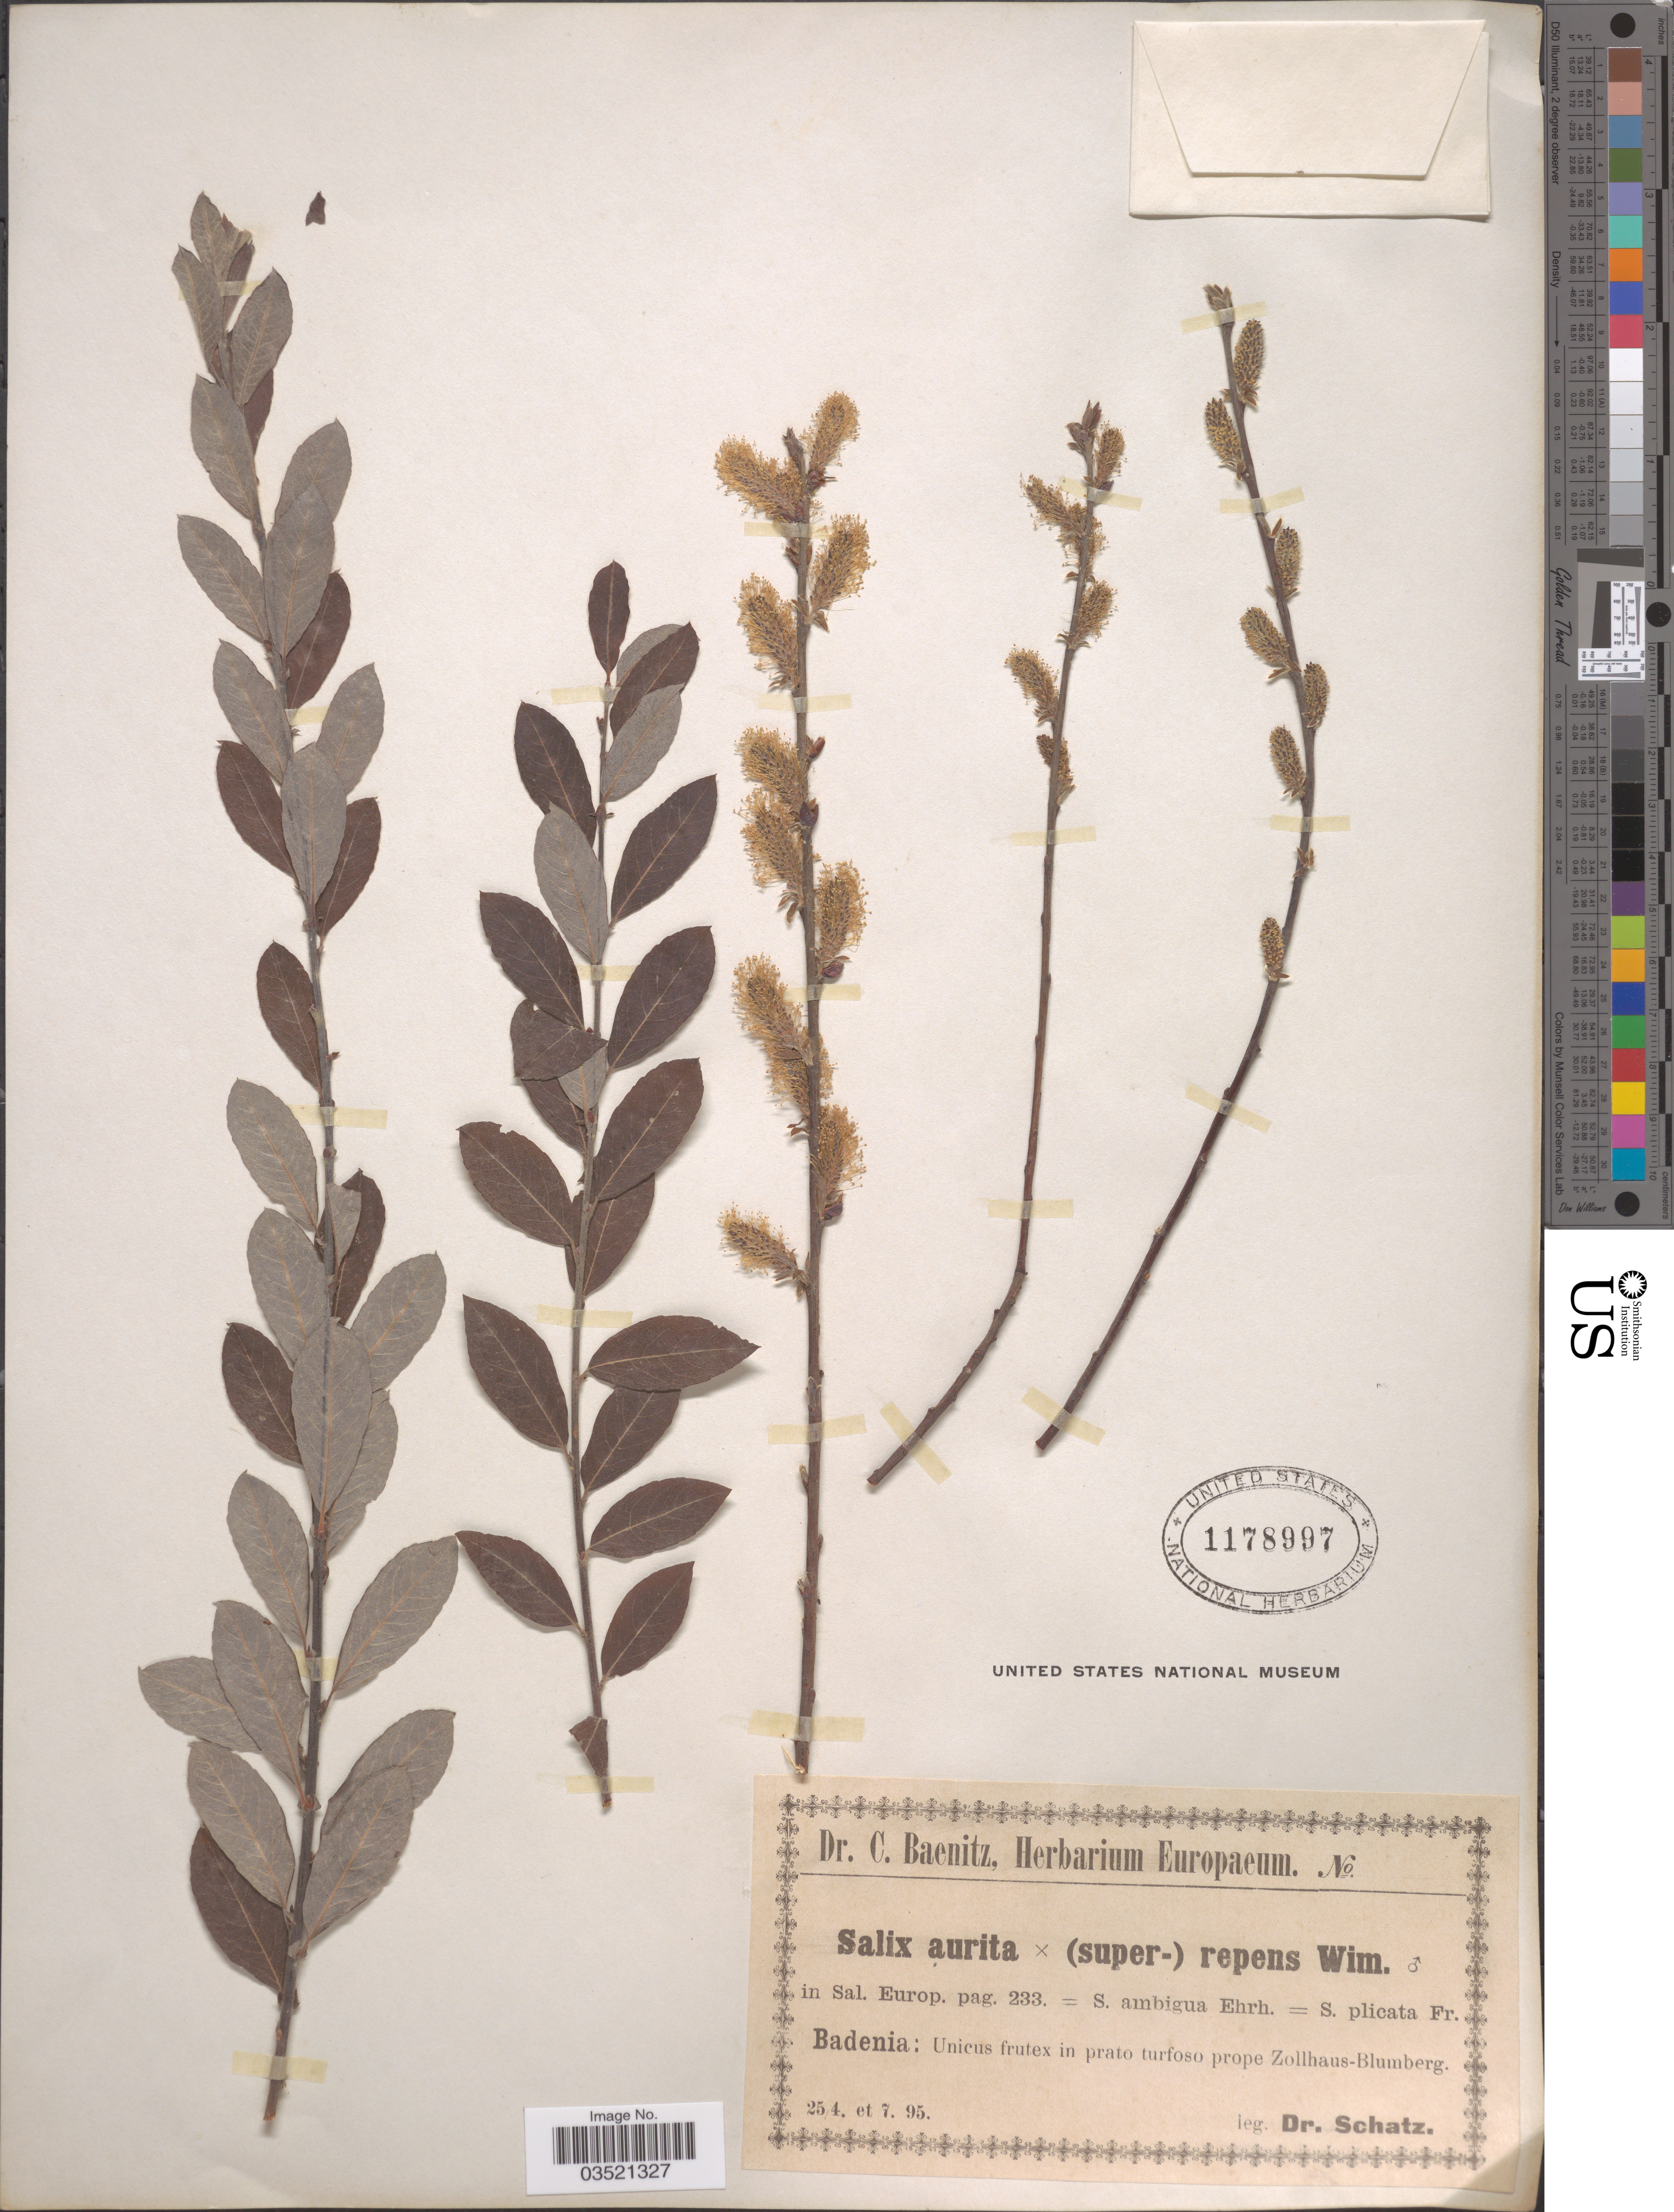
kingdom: Plantae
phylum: Tracheophyta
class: Magnoliopsida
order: Malpighiales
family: Salicaceae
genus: Salix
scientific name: Salix aurita x S. repens L.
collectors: Schatz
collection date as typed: Transcribed d/m/y: 25/4/95 to /7/95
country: Germany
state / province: Baden-Württemberg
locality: Badenia: Unicus frutex in prato turfoso prope Zollhaus-Blumberg.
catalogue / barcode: US 1178997